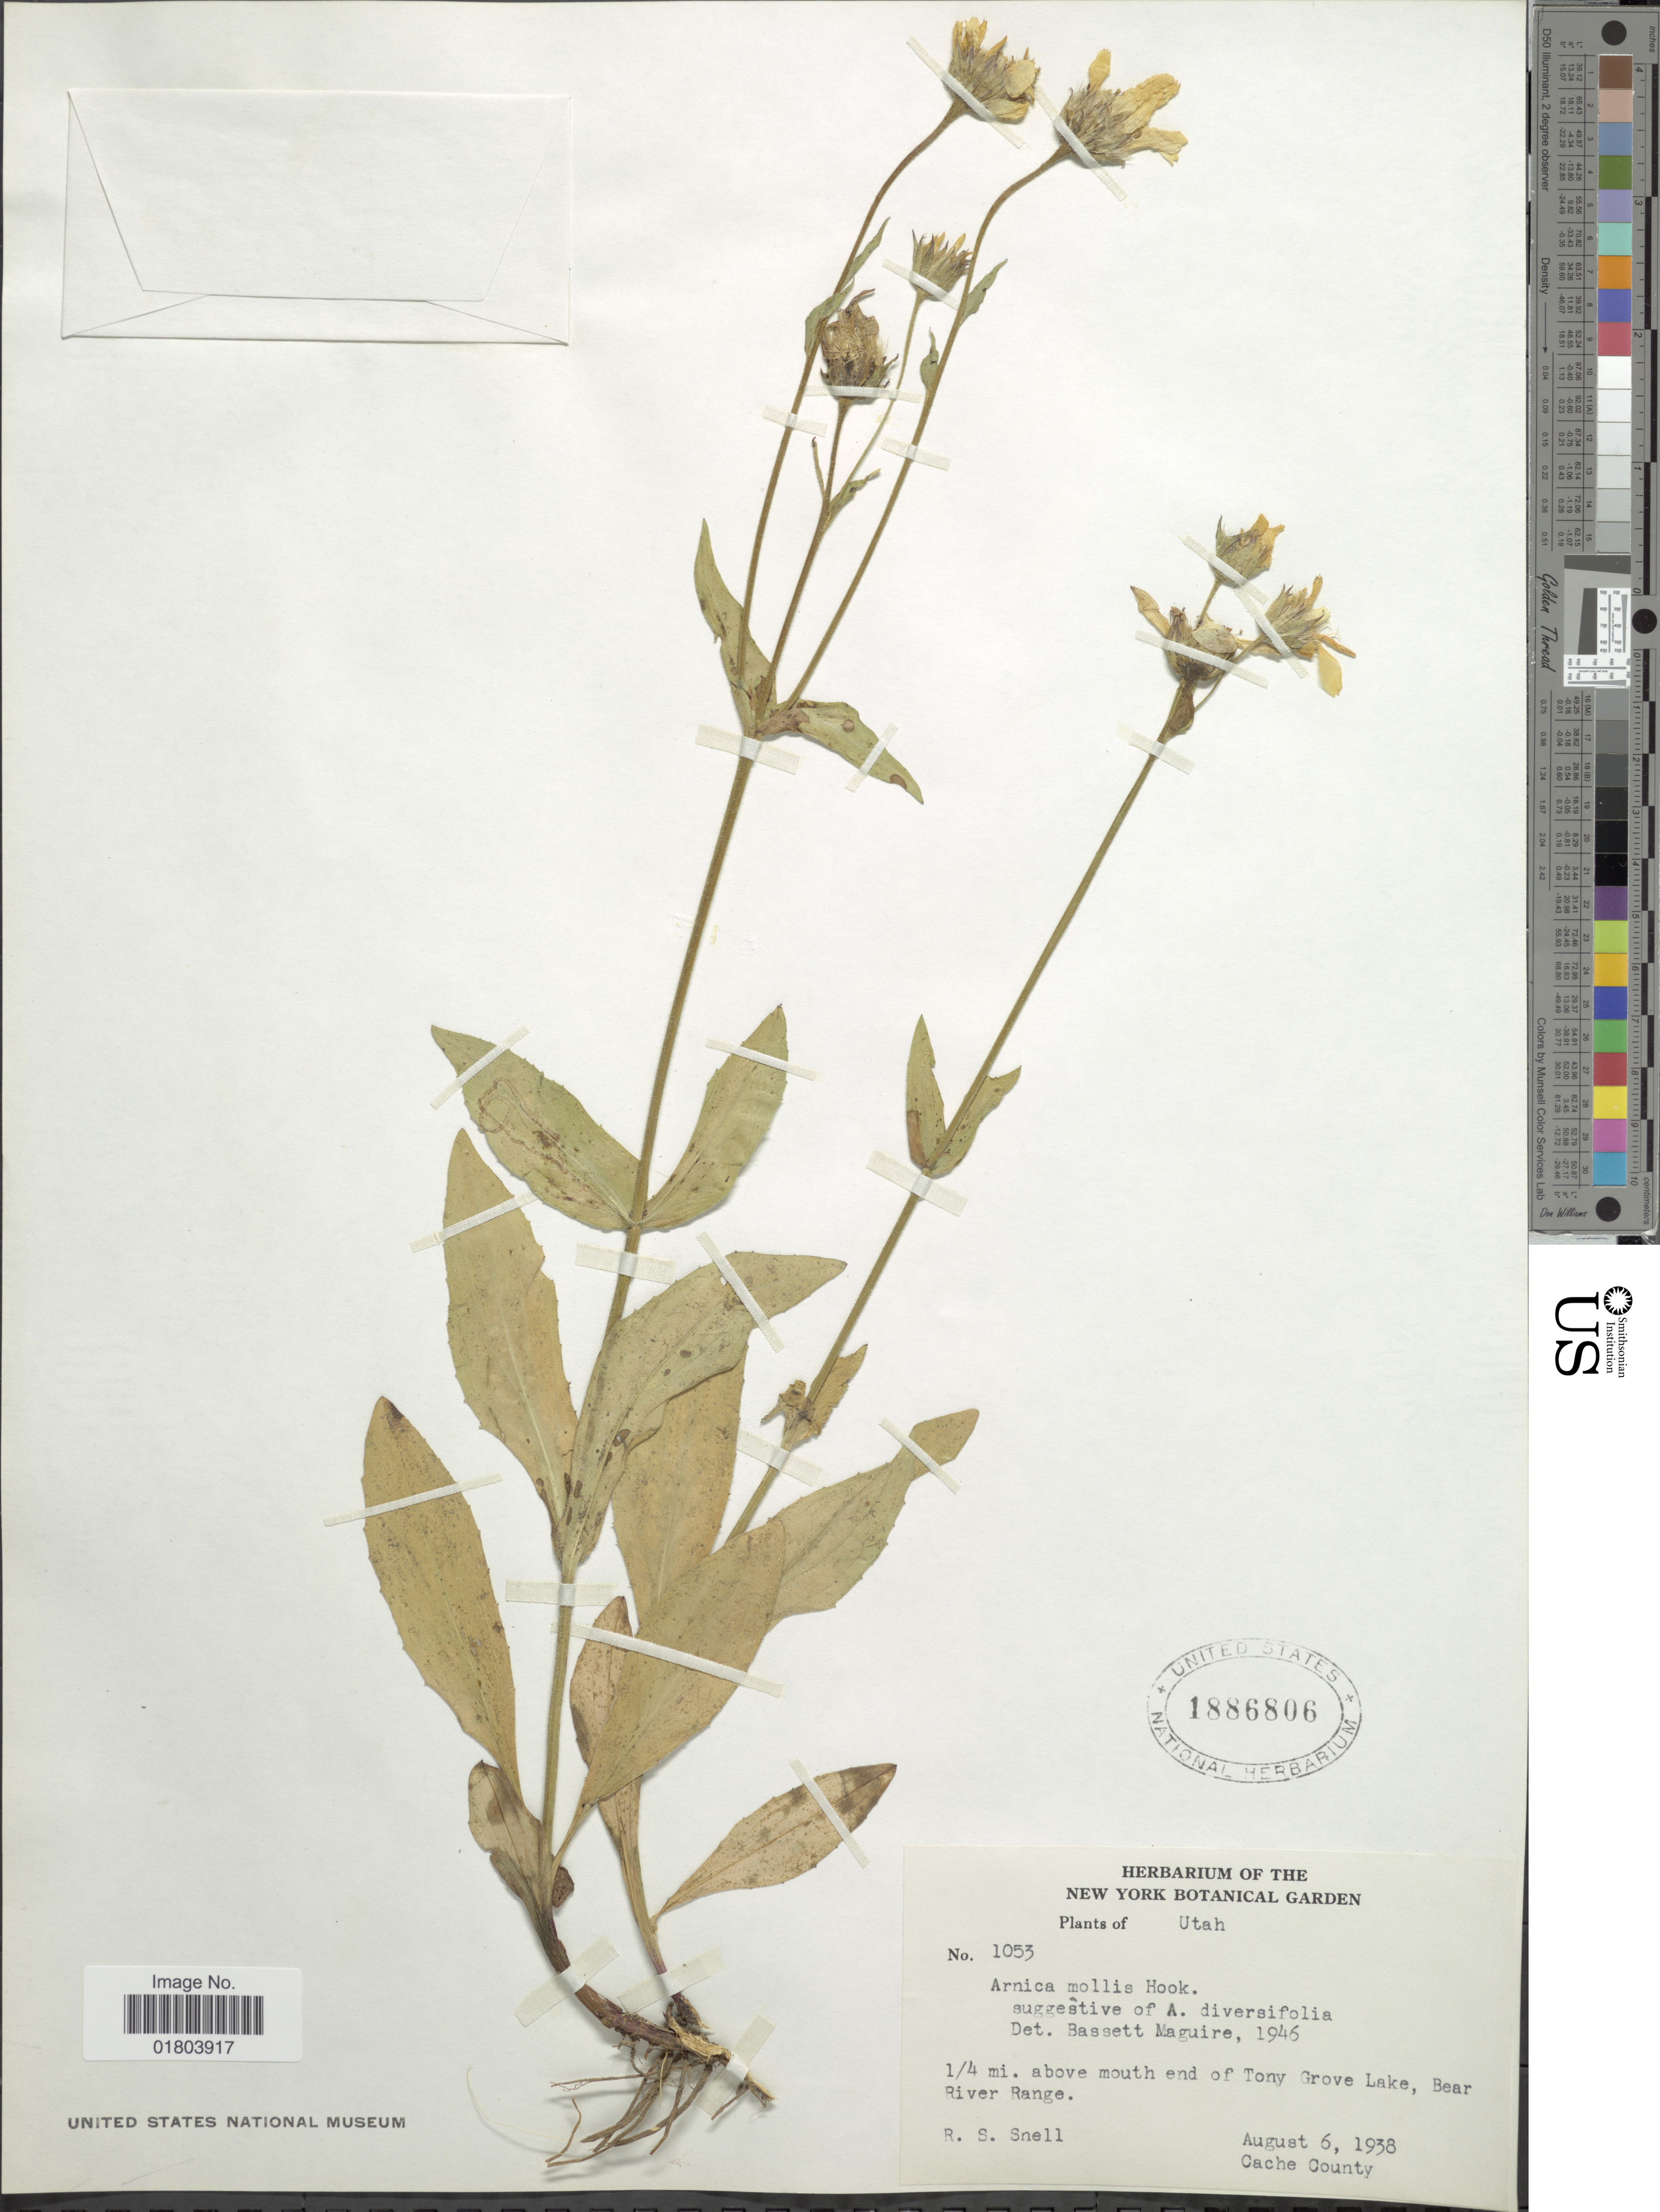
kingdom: Plantae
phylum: Tracheophyta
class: Magnoliopsida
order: Asterales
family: Asteraceae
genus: Arnica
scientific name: Arnica mollis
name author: Hook.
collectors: R. Snell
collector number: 1053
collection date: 1938-08-06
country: United States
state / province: Utah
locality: ¼ mi. above mouth end of Tony Grove Lake, Bear River Range River Range, Cache County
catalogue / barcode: US 1886806